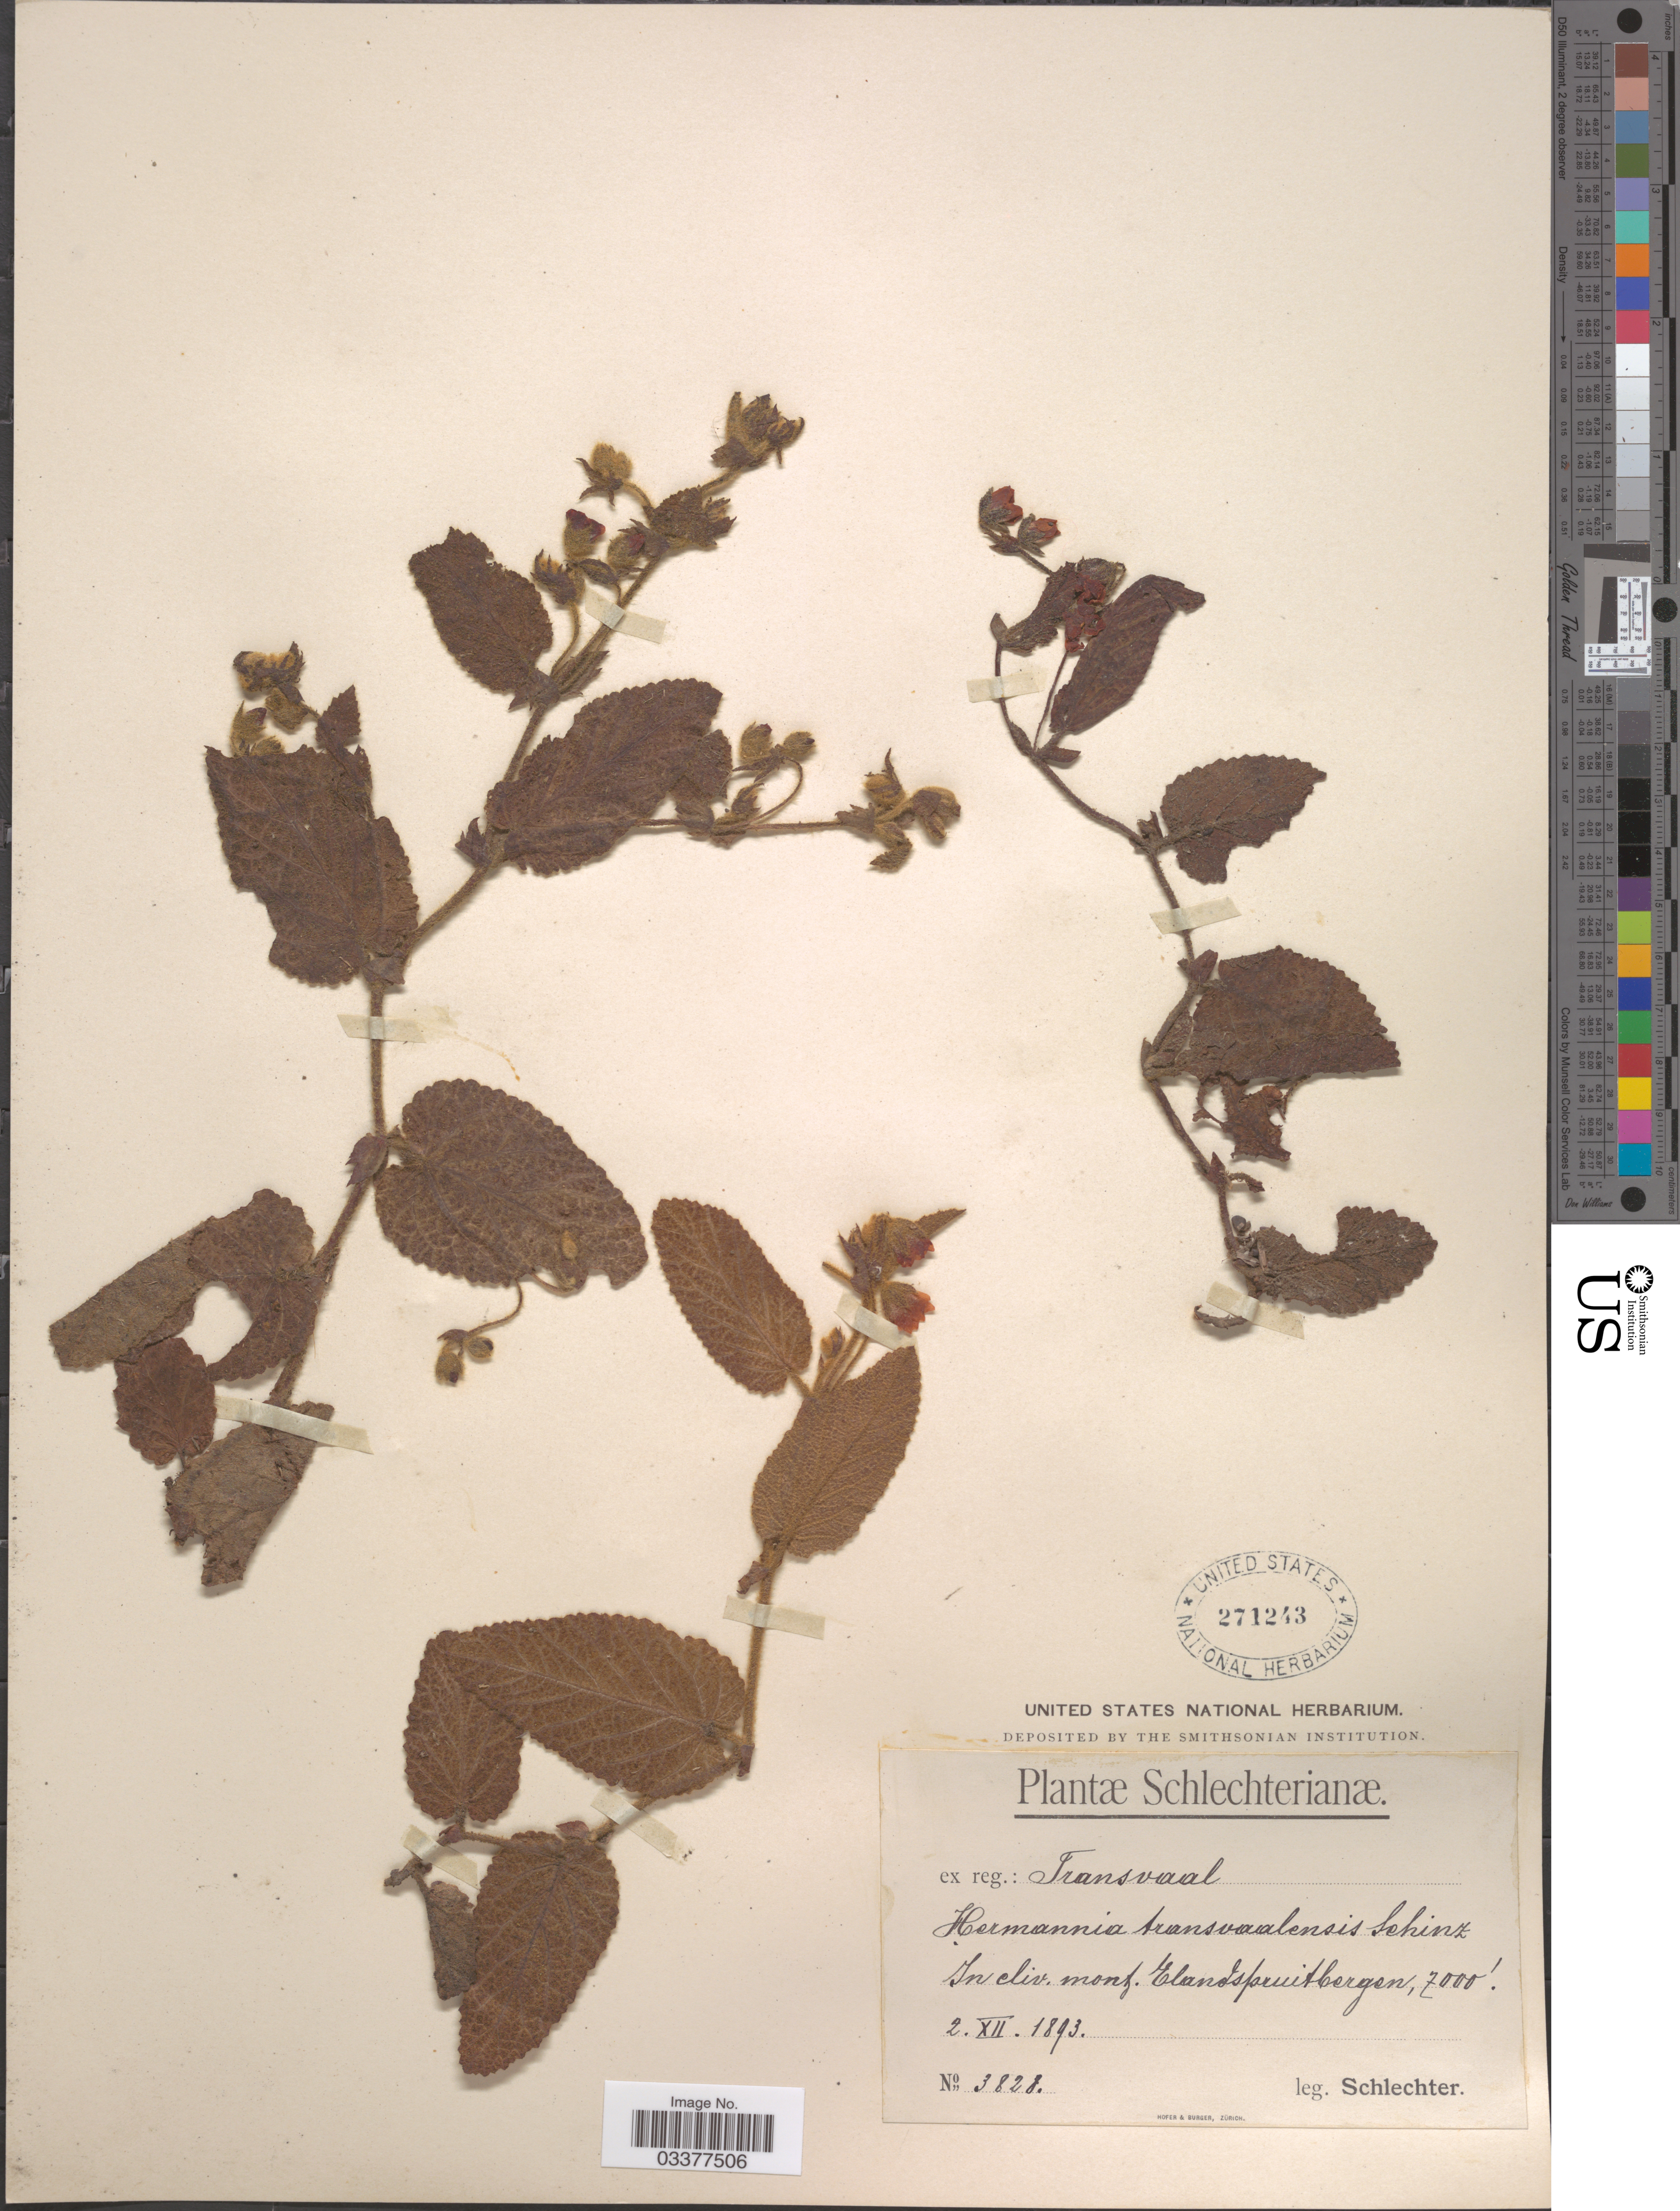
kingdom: Plantae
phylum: Tracheophyta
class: Magnoliopsida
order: Malvales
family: Malvaceae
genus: Hermannia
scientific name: Hermannia transvaalensis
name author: Schinz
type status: Isotype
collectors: Schlechter, --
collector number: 3828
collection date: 1893-12-02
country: South Africa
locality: Ex reg.: Transvaal. In cliv. monts. Elandspruitbergen.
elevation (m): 2134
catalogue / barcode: US 271243